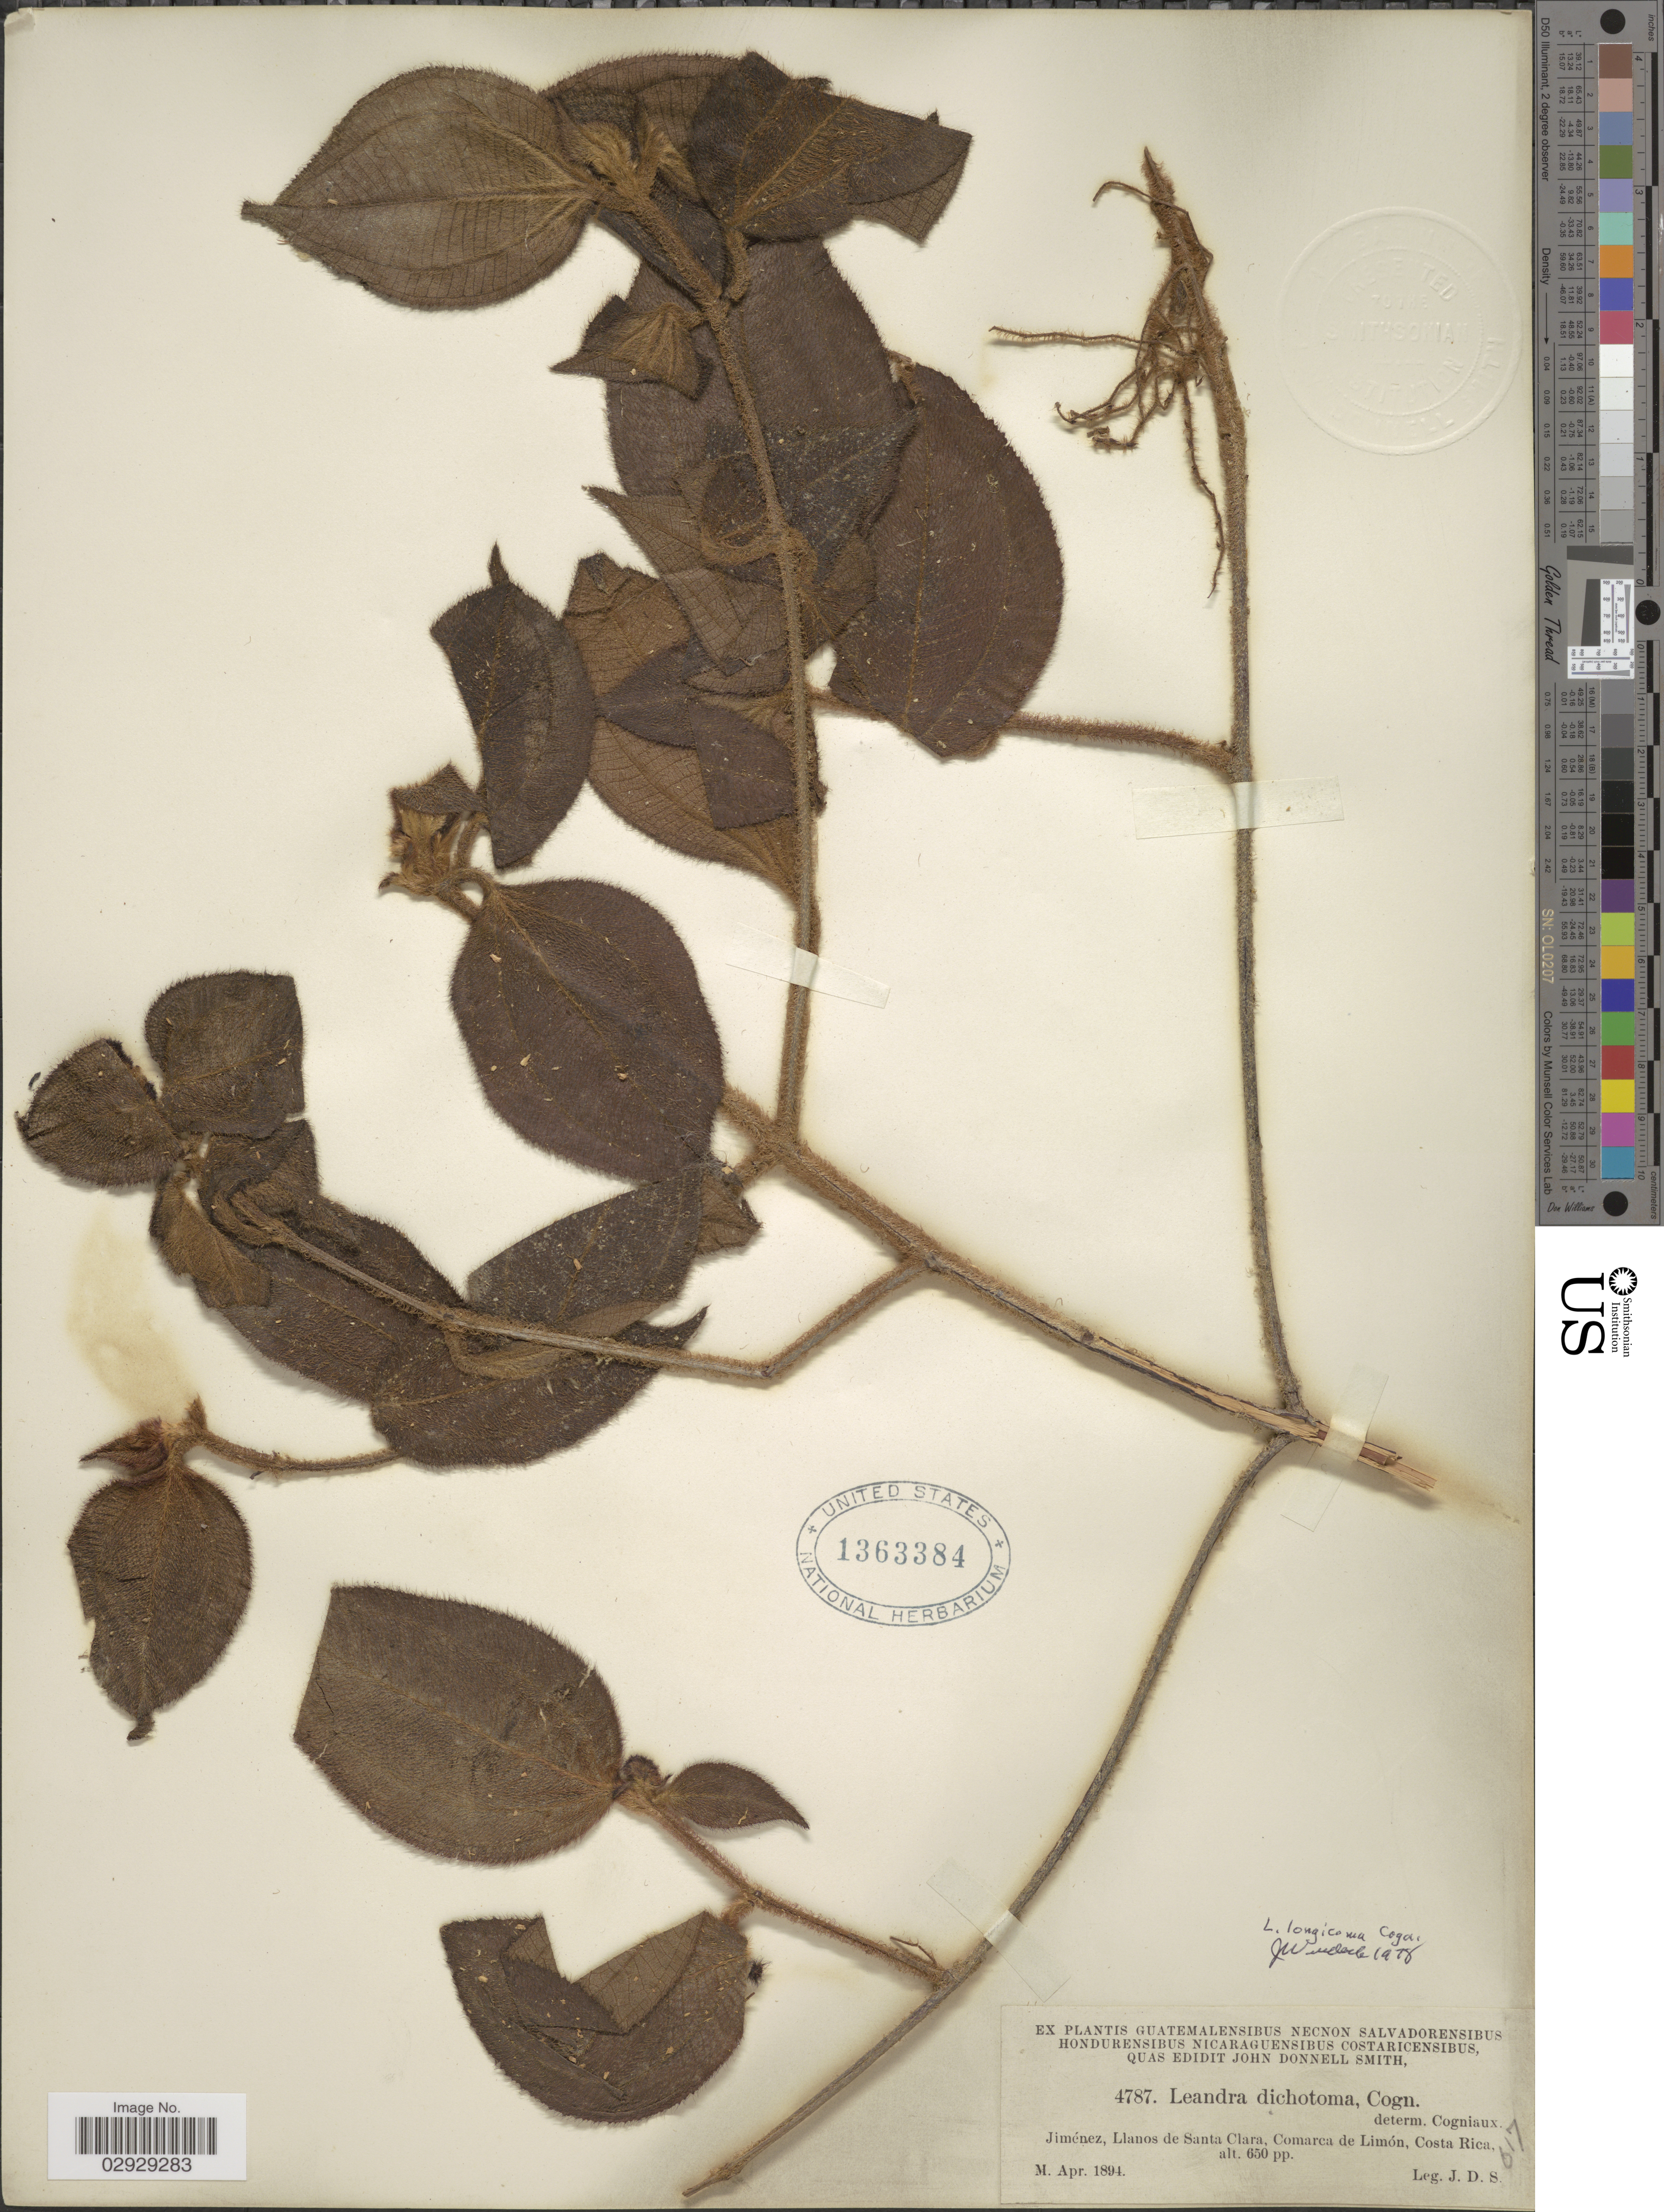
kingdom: Plantae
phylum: Tracheophyta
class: Magnoliopsida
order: Myrtales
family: Melastomataceae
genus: Leandra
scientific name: Leandra longicoma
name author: Cogn.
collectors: J. Donnell Smith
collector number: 4787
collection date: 1894-04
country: Costa Rica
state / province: Limón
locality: Jiménez, Llanos de Santa Clara, Comarca de Limón.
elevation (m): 198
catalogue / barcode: US 1363384